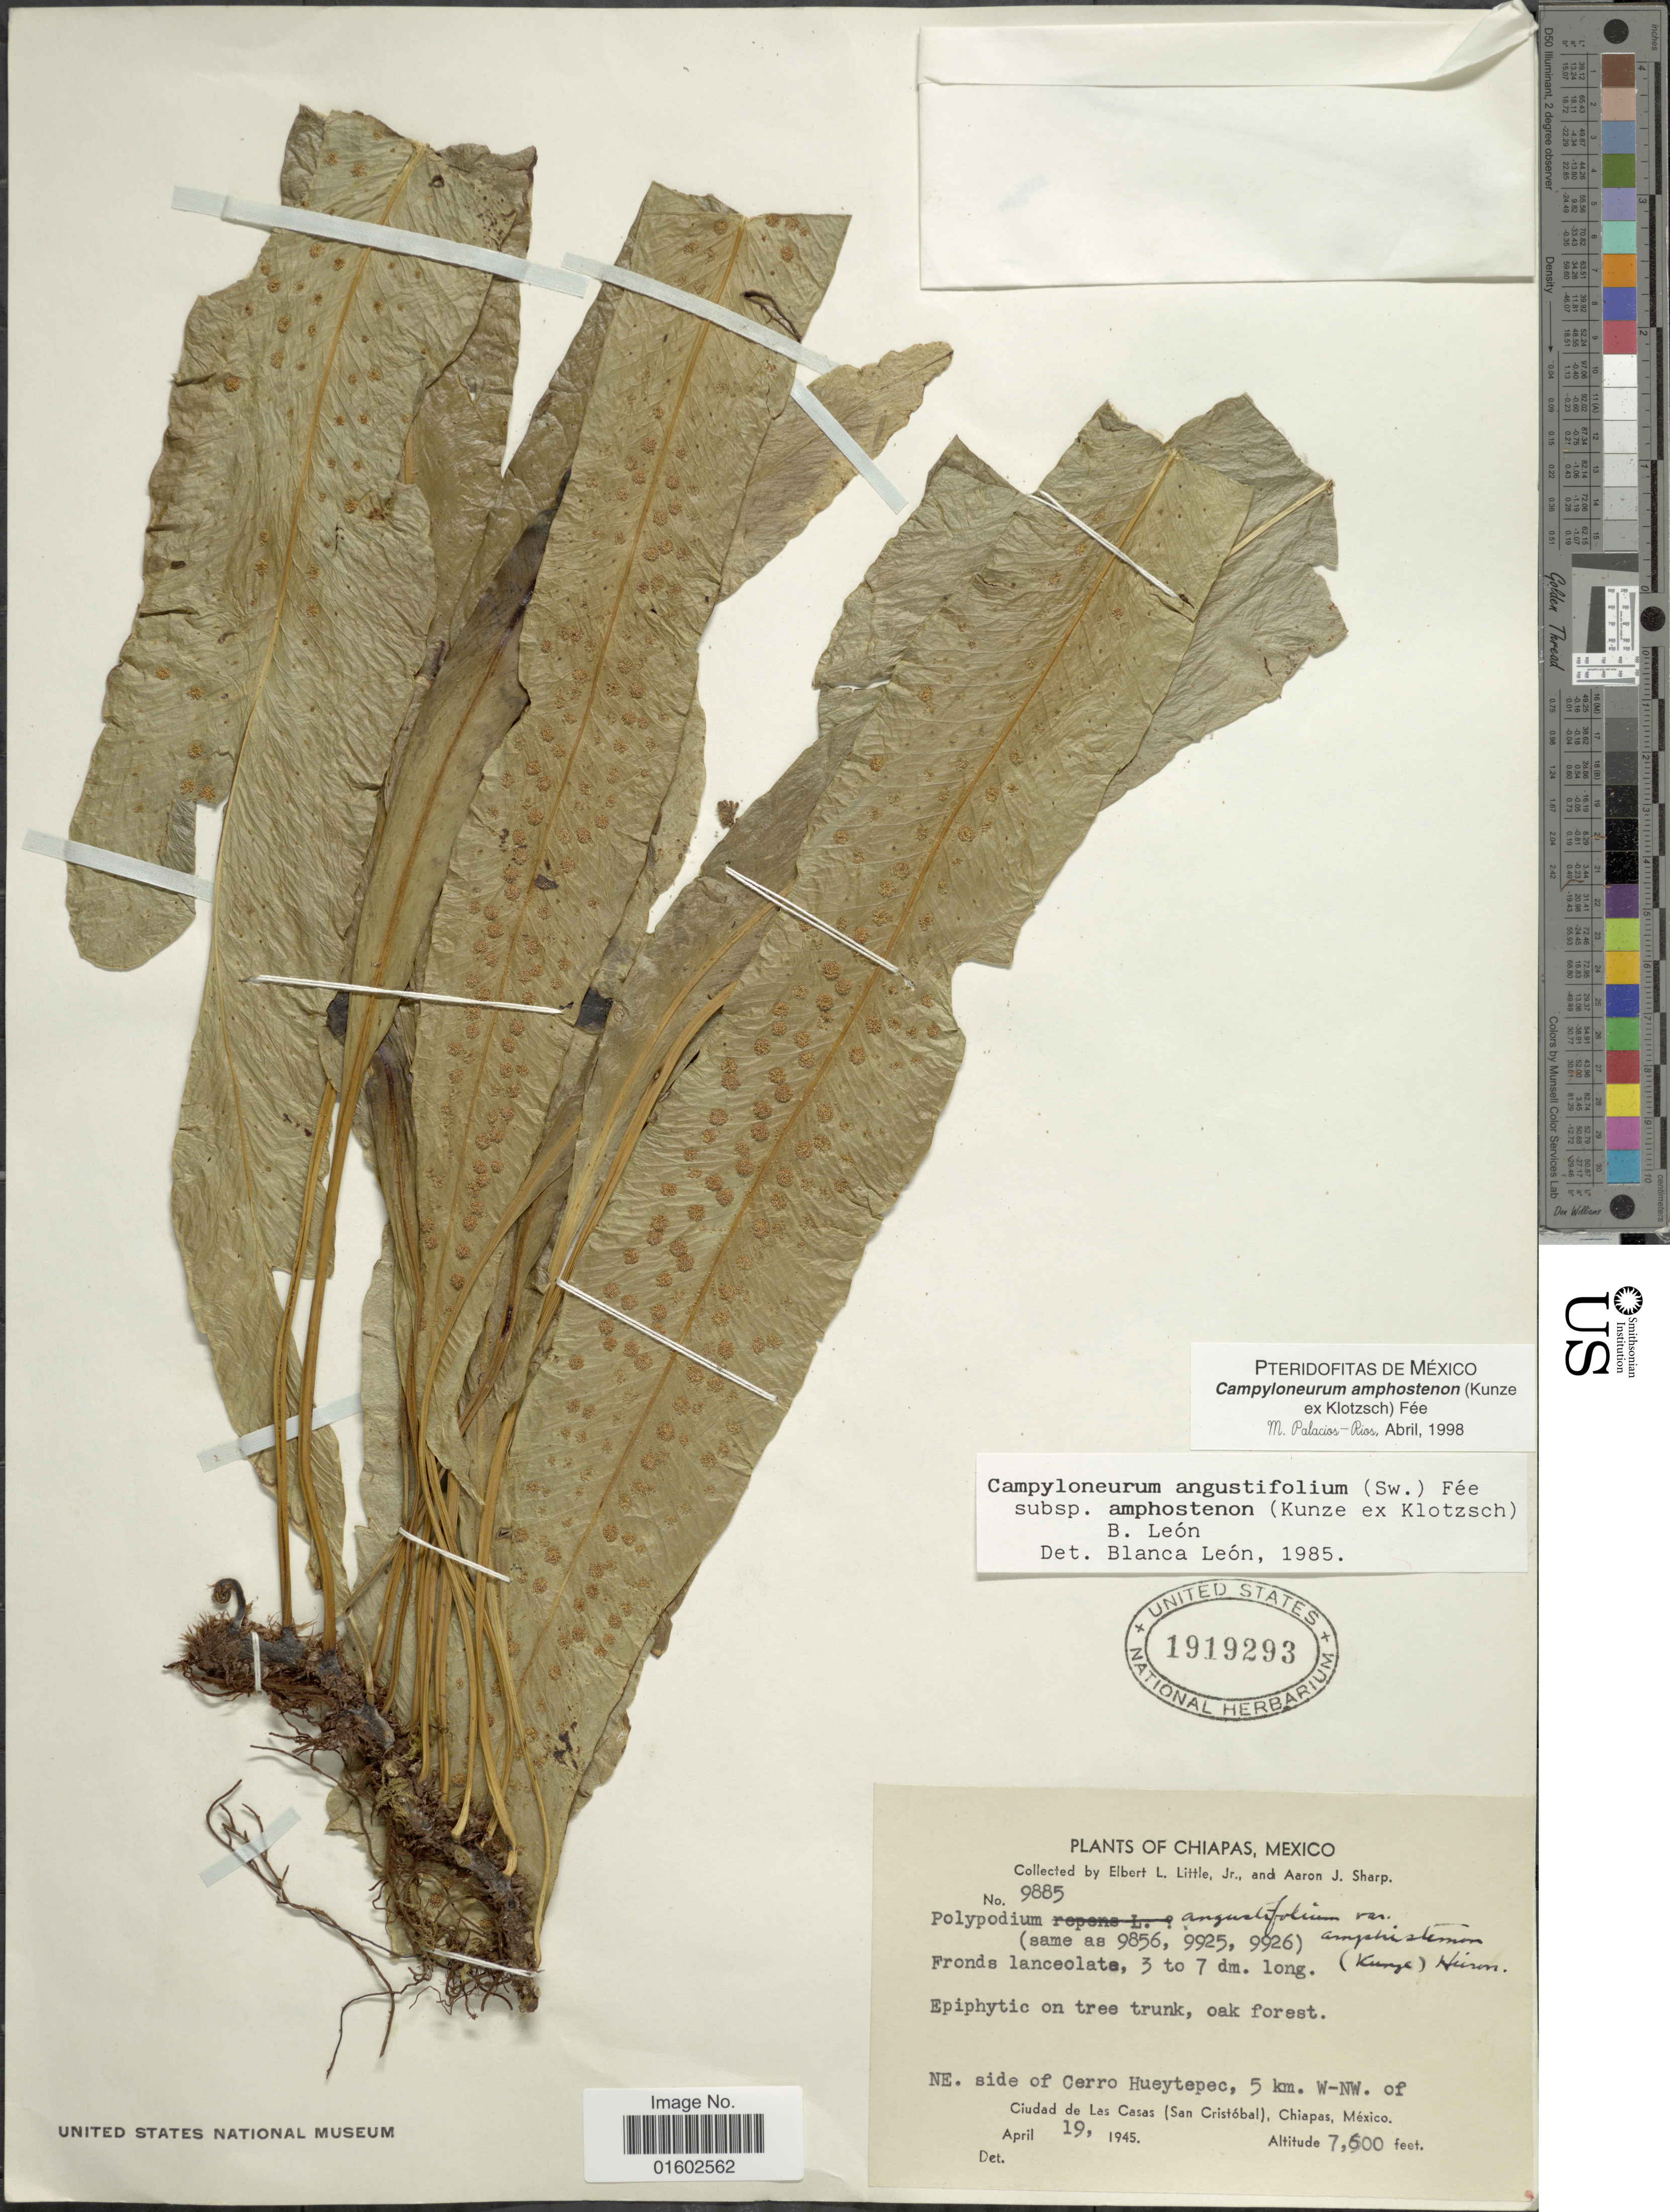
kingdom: Plantae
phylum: Tracheophyta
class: Polypodiopsida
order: Polypodiales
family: Polypodiaceae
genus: Campyloneurum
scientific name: Campyloneurum amphostenon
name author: (Kunze ex Klotzsch) Fée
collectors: E. L. Little & Mrs A. J. Sharp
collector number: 9885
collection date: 1945-04-19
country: Mexico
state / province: Chiapas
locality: NE. side of Cerro Huytepec, 5 km. W-NW. of Ciudad de Las Casas (San Cristobal)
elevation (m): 2316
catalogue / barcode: US 1919293